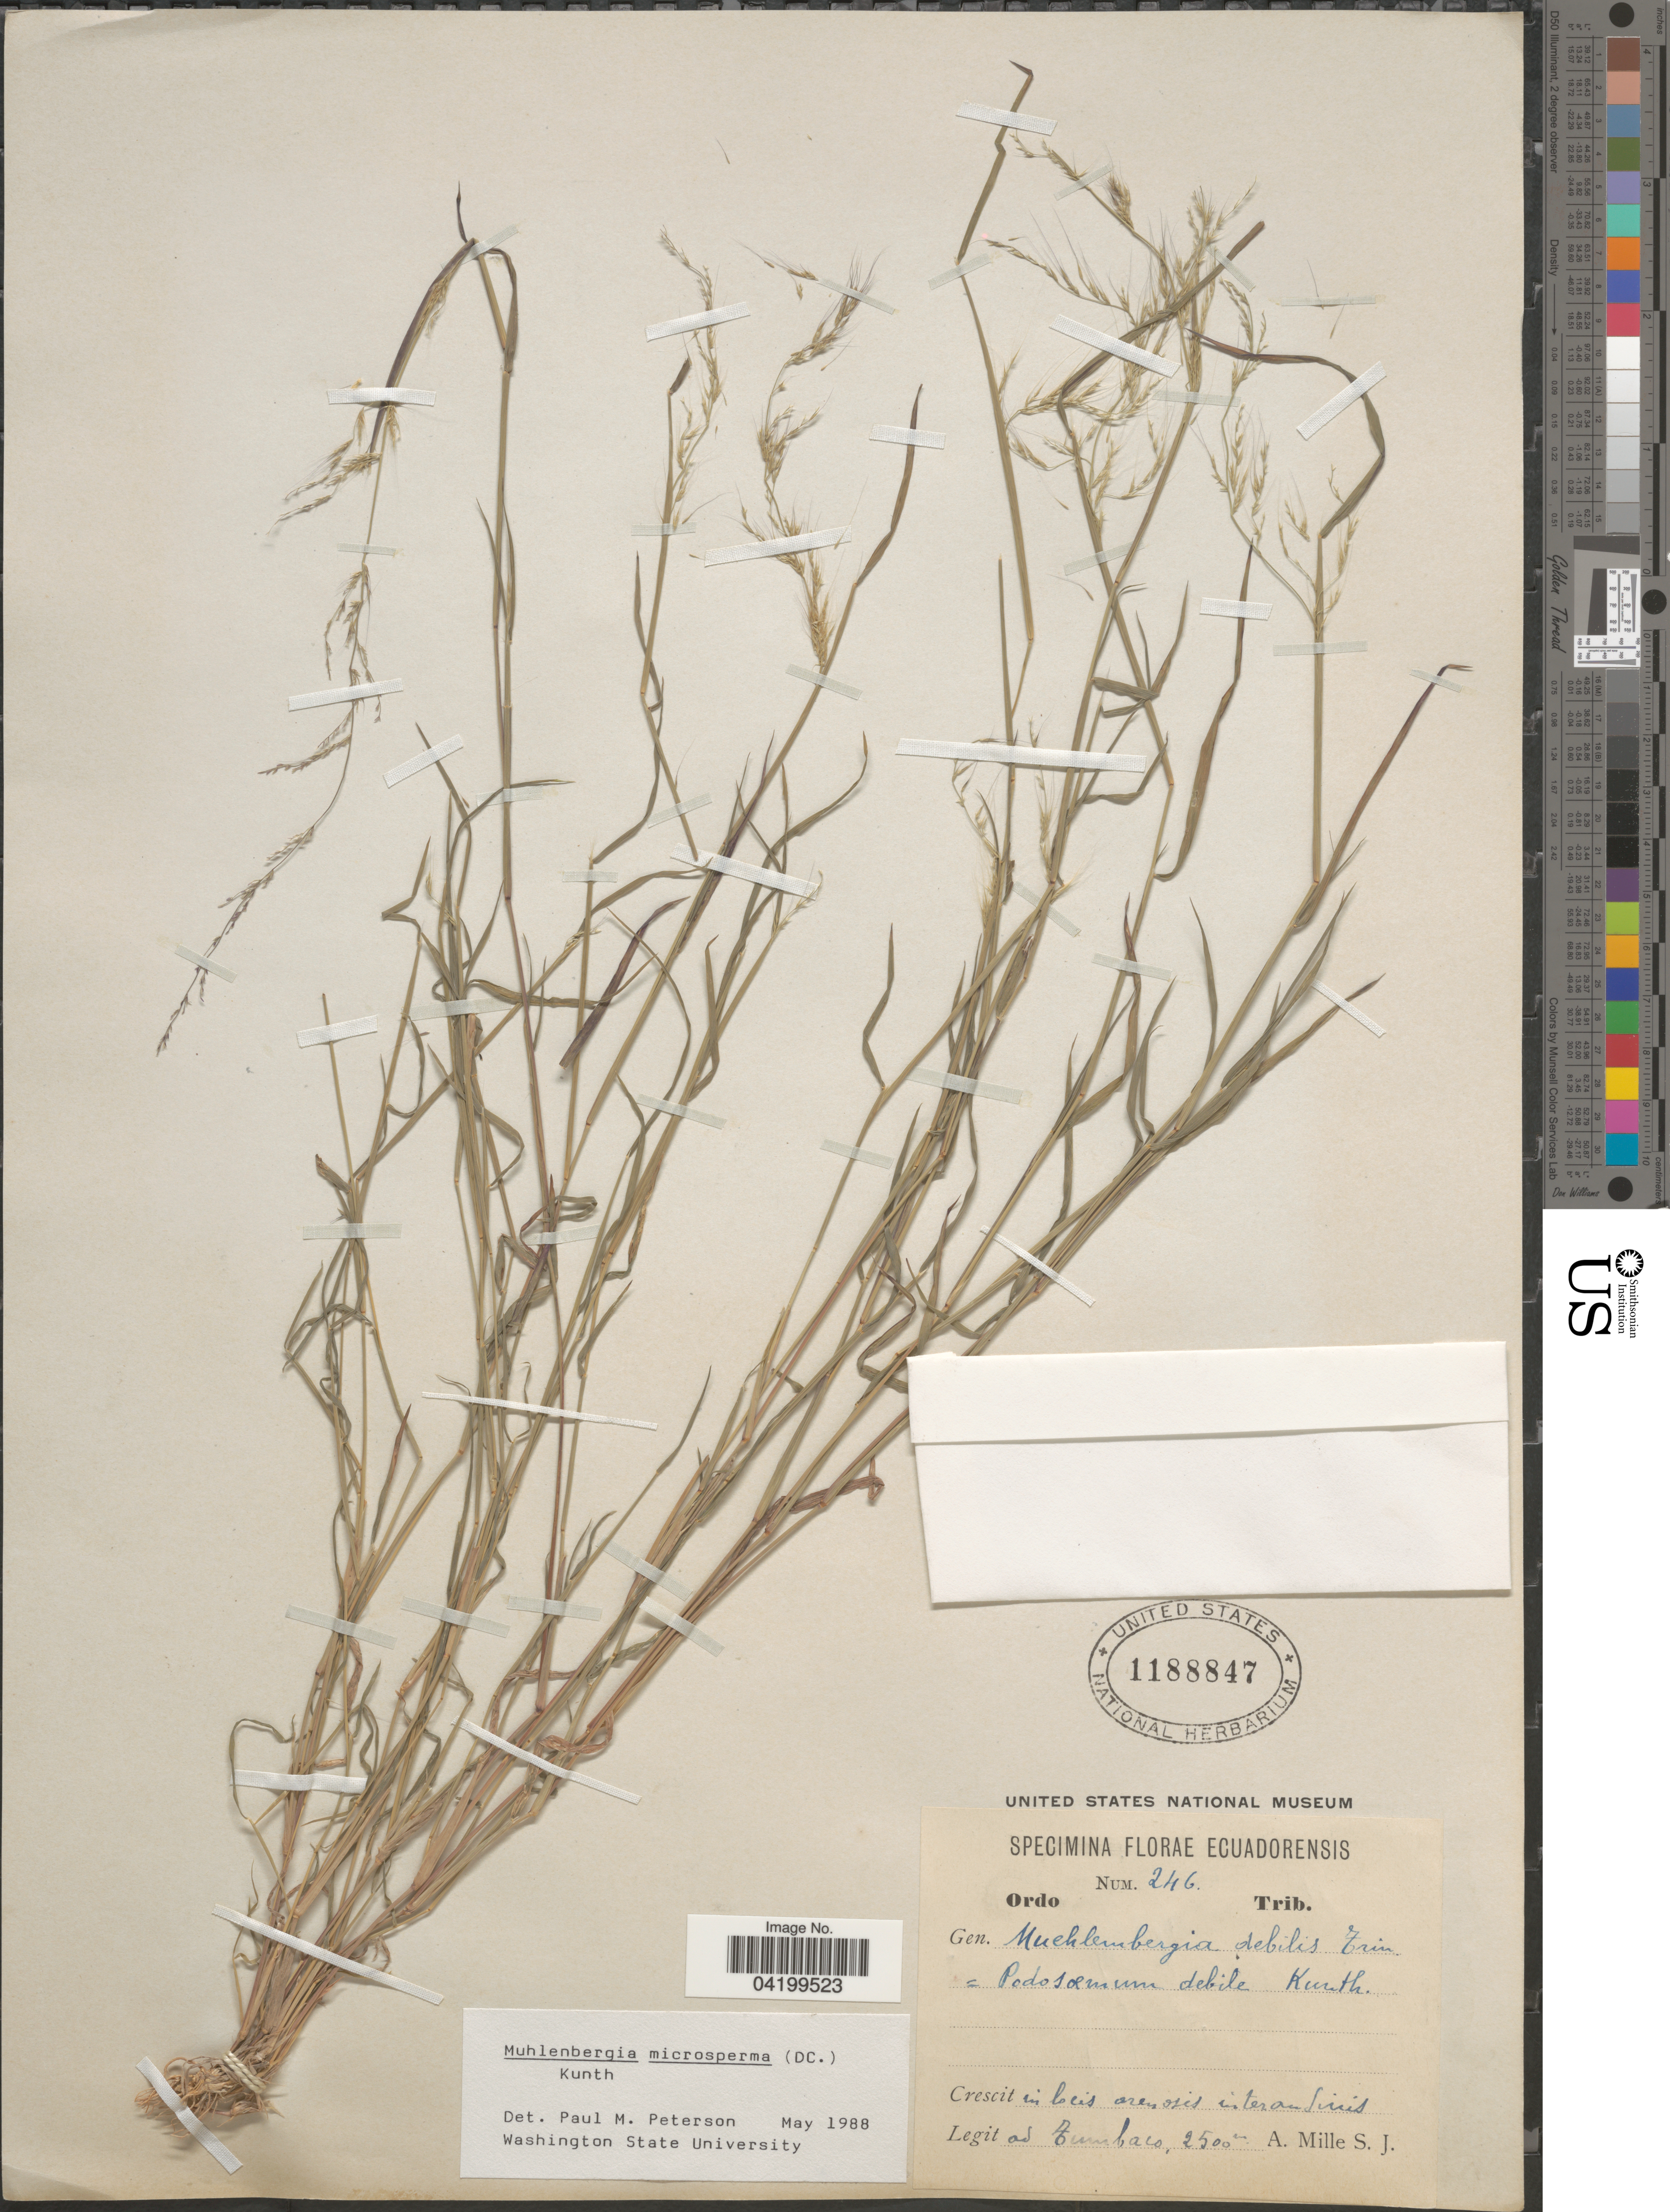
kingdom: Plantae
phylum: Tracheophyta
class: Liliopsida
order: Poales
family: Poaceae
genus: Muhlenbergia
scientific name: Muhlenbergia microsperma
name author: (DC.) Kunth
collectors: A. Mille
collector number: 246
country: Ecuador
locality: In locis arenosis interandinis. Ad Tumbaco.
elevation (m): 2500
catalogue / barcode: US 1188847